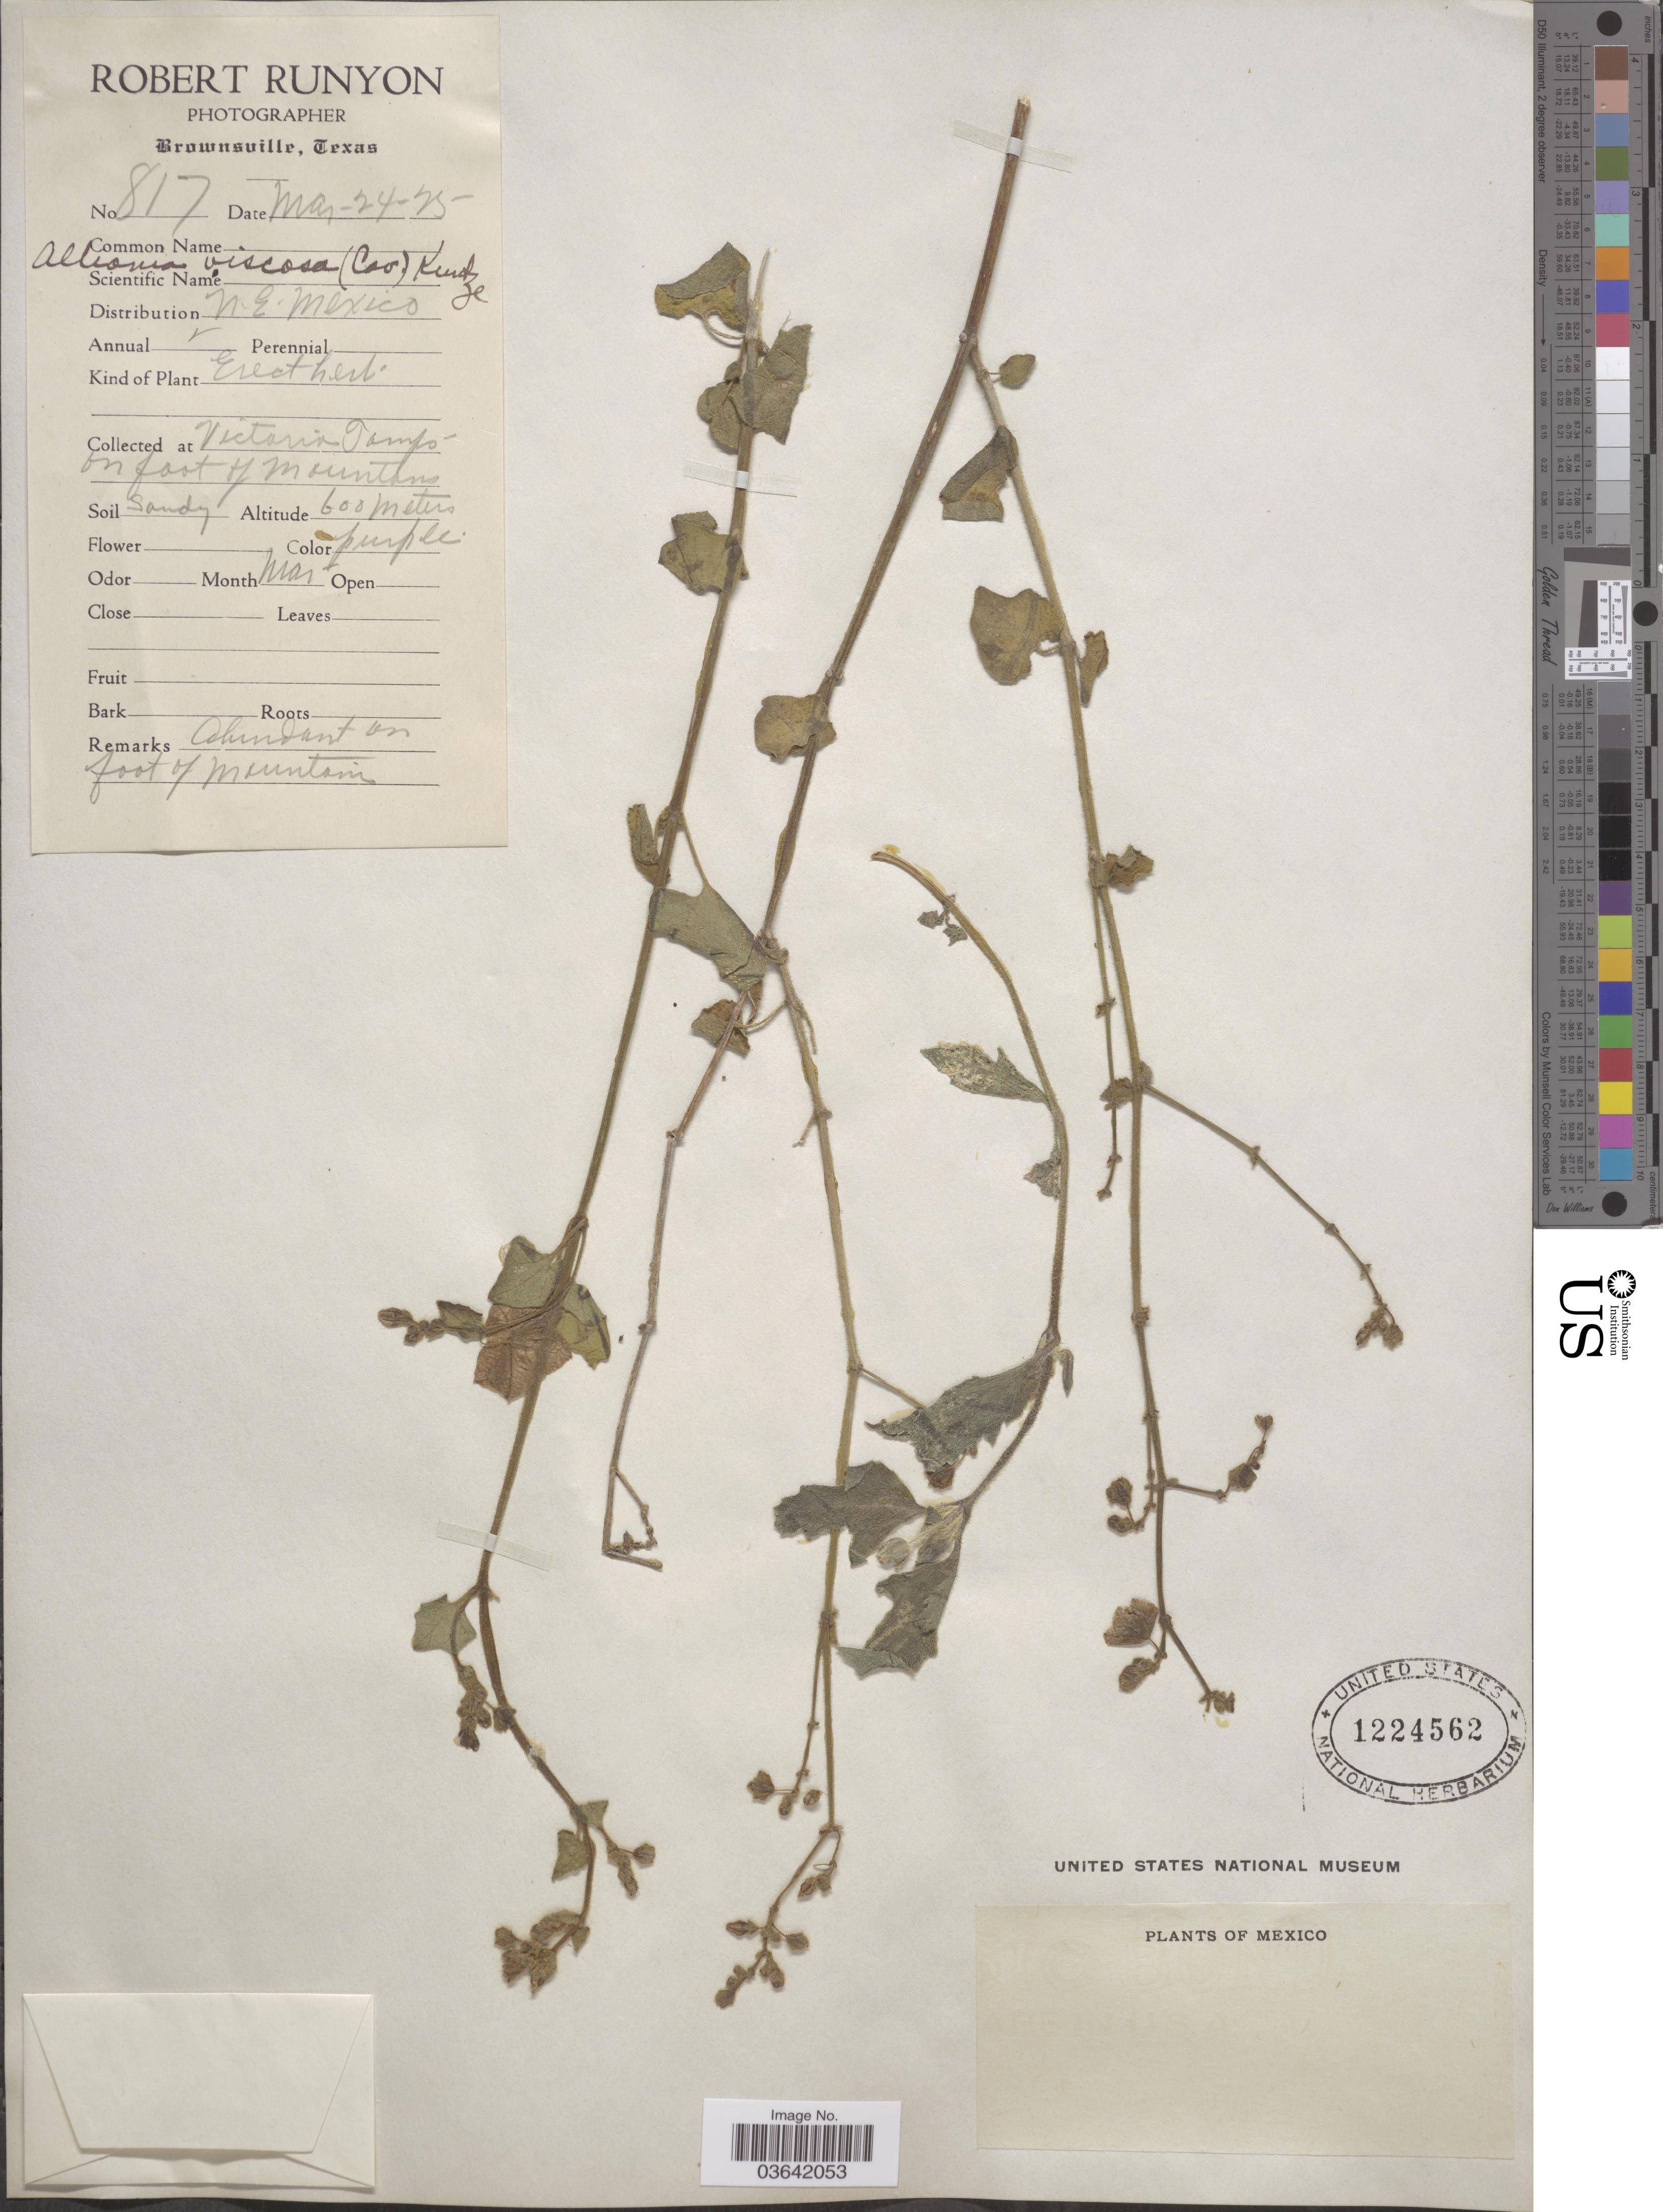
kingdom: Plantae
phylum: Tracheophyta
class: Magnoliopsida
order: Caryophyllales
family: Nyctaginaceae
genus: Mirabilis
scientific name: Mirabilis viscosa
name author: Cav.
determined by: Strong, Mark T., (BOT), Smithsonian Institution - National Museum of Natural History (UNITED STATES)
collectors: R. Runyon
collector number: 817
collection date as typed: Transcribed d/m/y: 24/3/75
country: United States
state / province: Texas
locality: Victoria Tamps on foot of mountains.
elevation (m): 600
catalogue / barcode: US 1224562